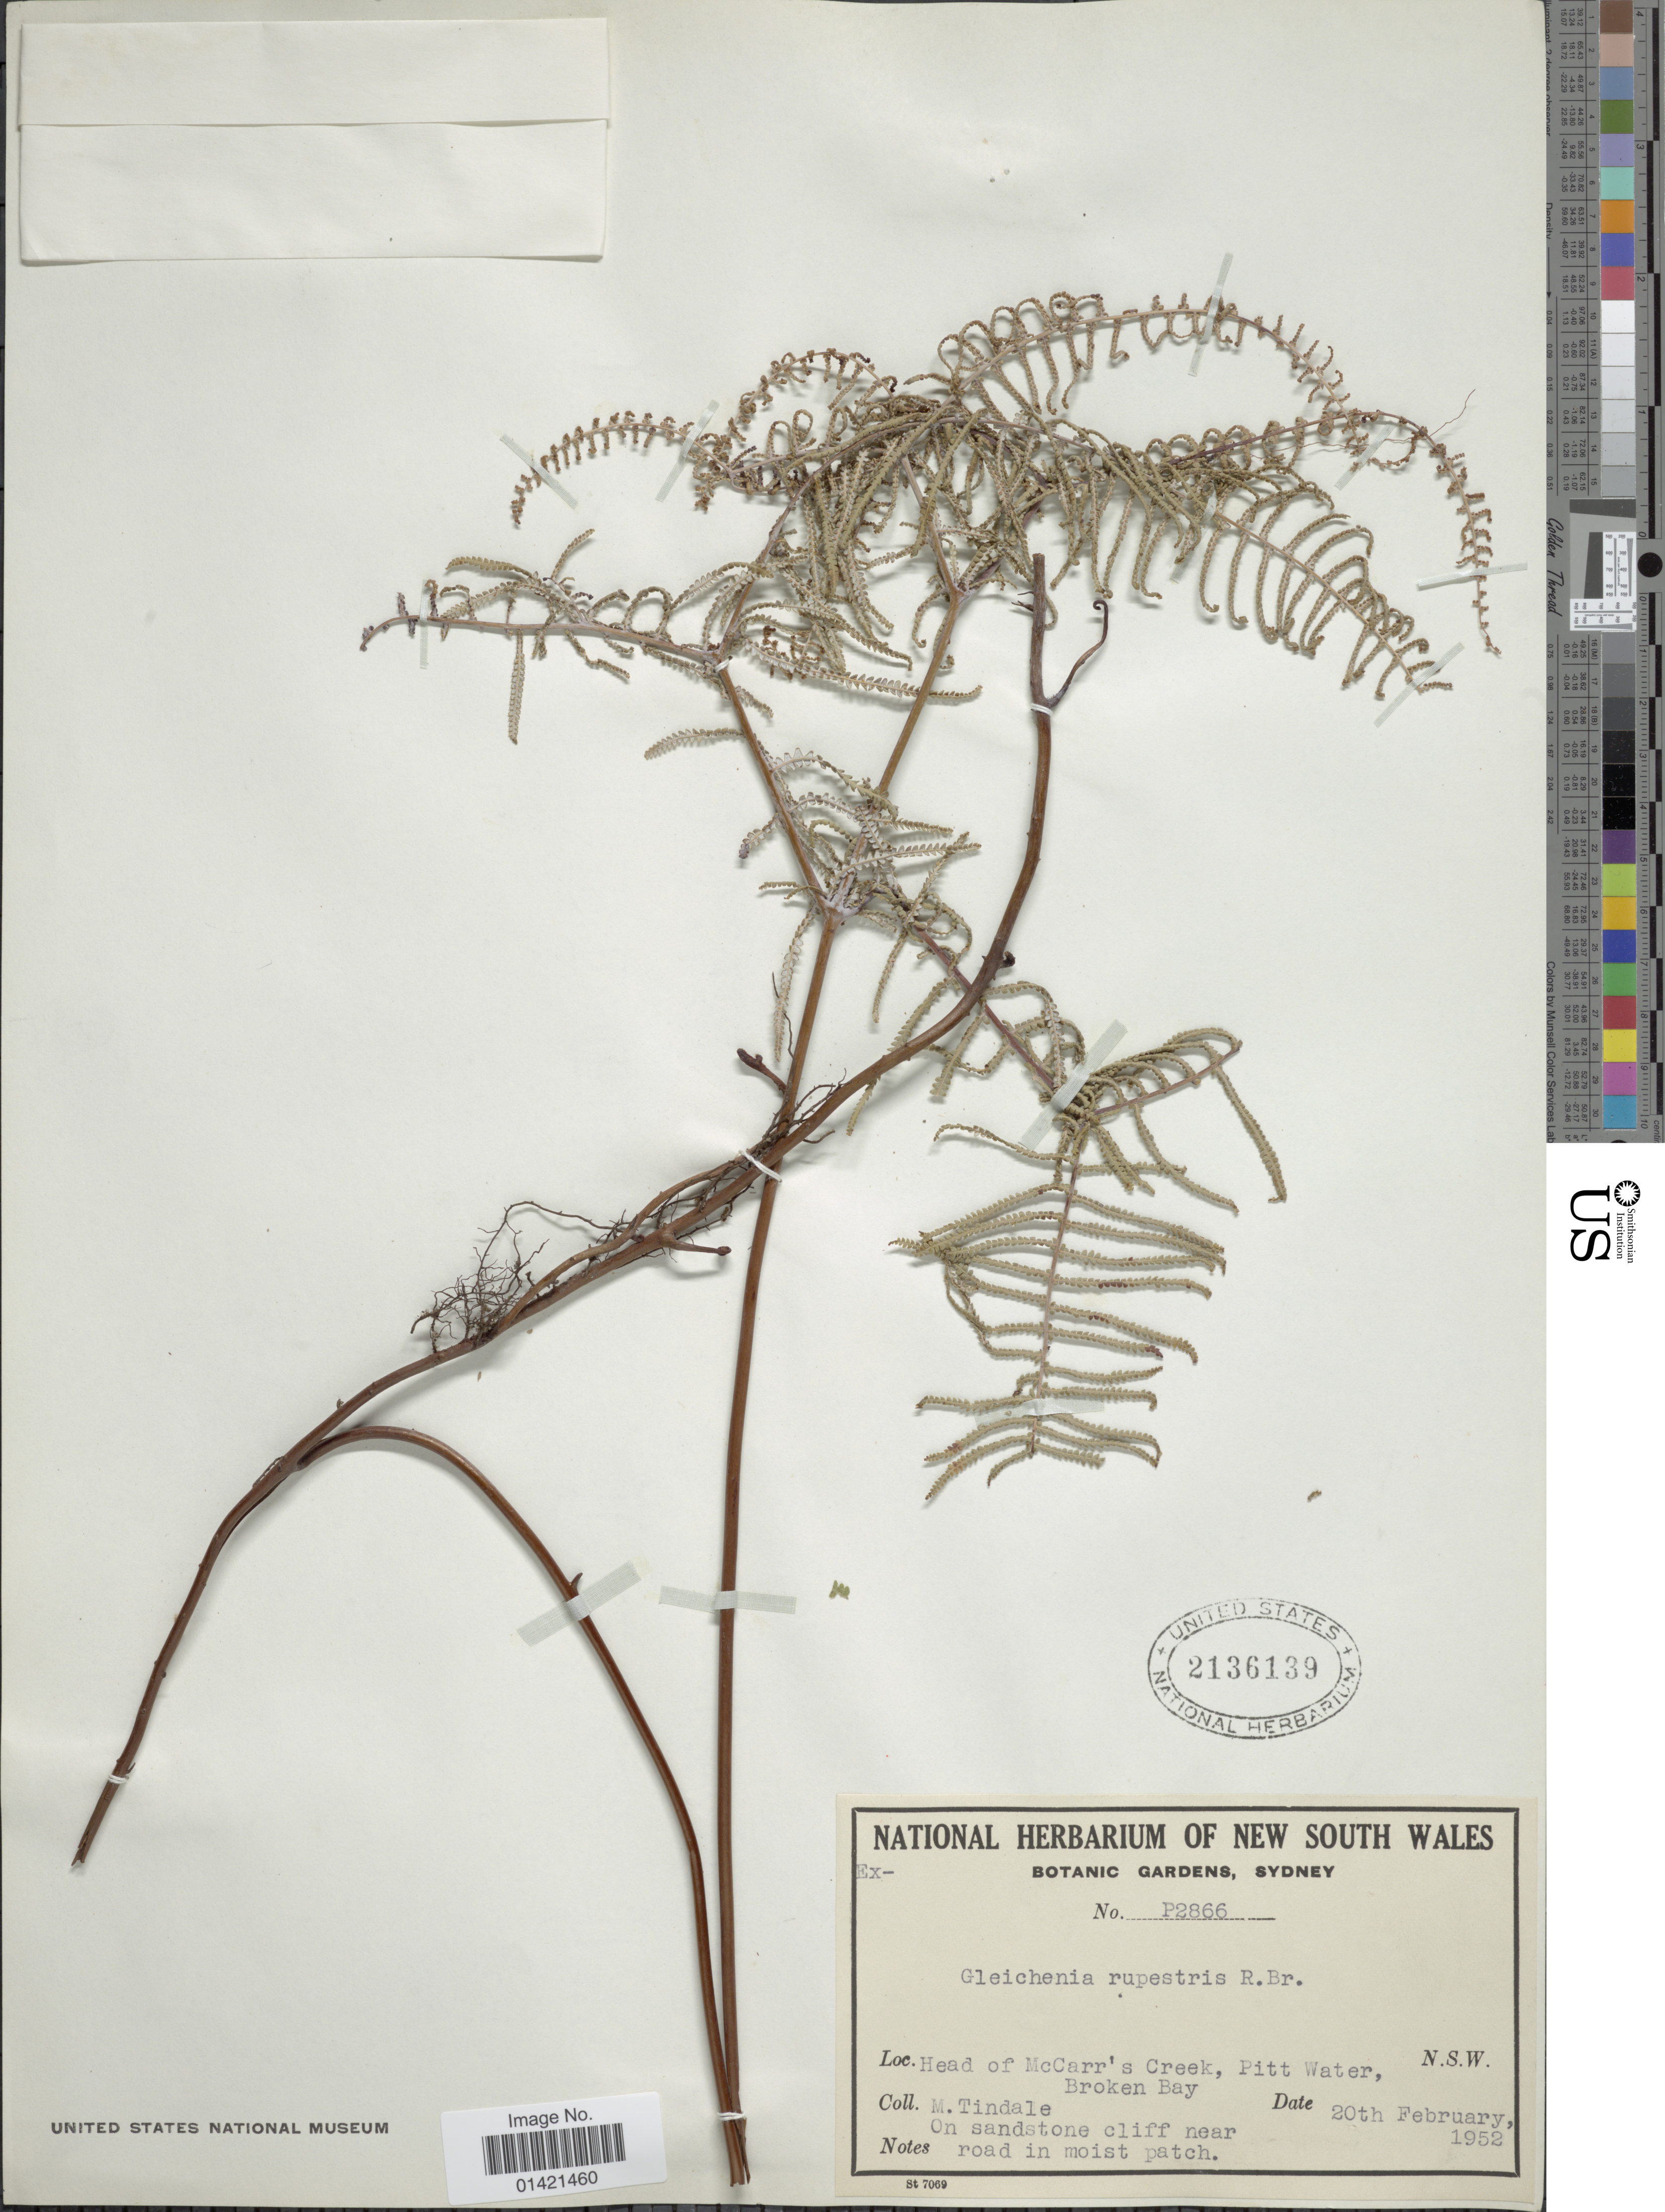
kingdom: Plantae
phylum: Tracheophyta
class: Polypodiopsida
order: Gleicheniales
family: Gleicheniaceae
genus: Gleichenia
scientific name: Gleichenia rupestris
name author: R. Br.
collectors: M. D. Tindale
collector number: P2866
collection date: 1952-02-20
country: Australia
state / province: New South Wales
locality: Head of McCarr's Creek, Pitt Water, Broken Bay. N.S.W.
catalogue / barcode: US 2136139